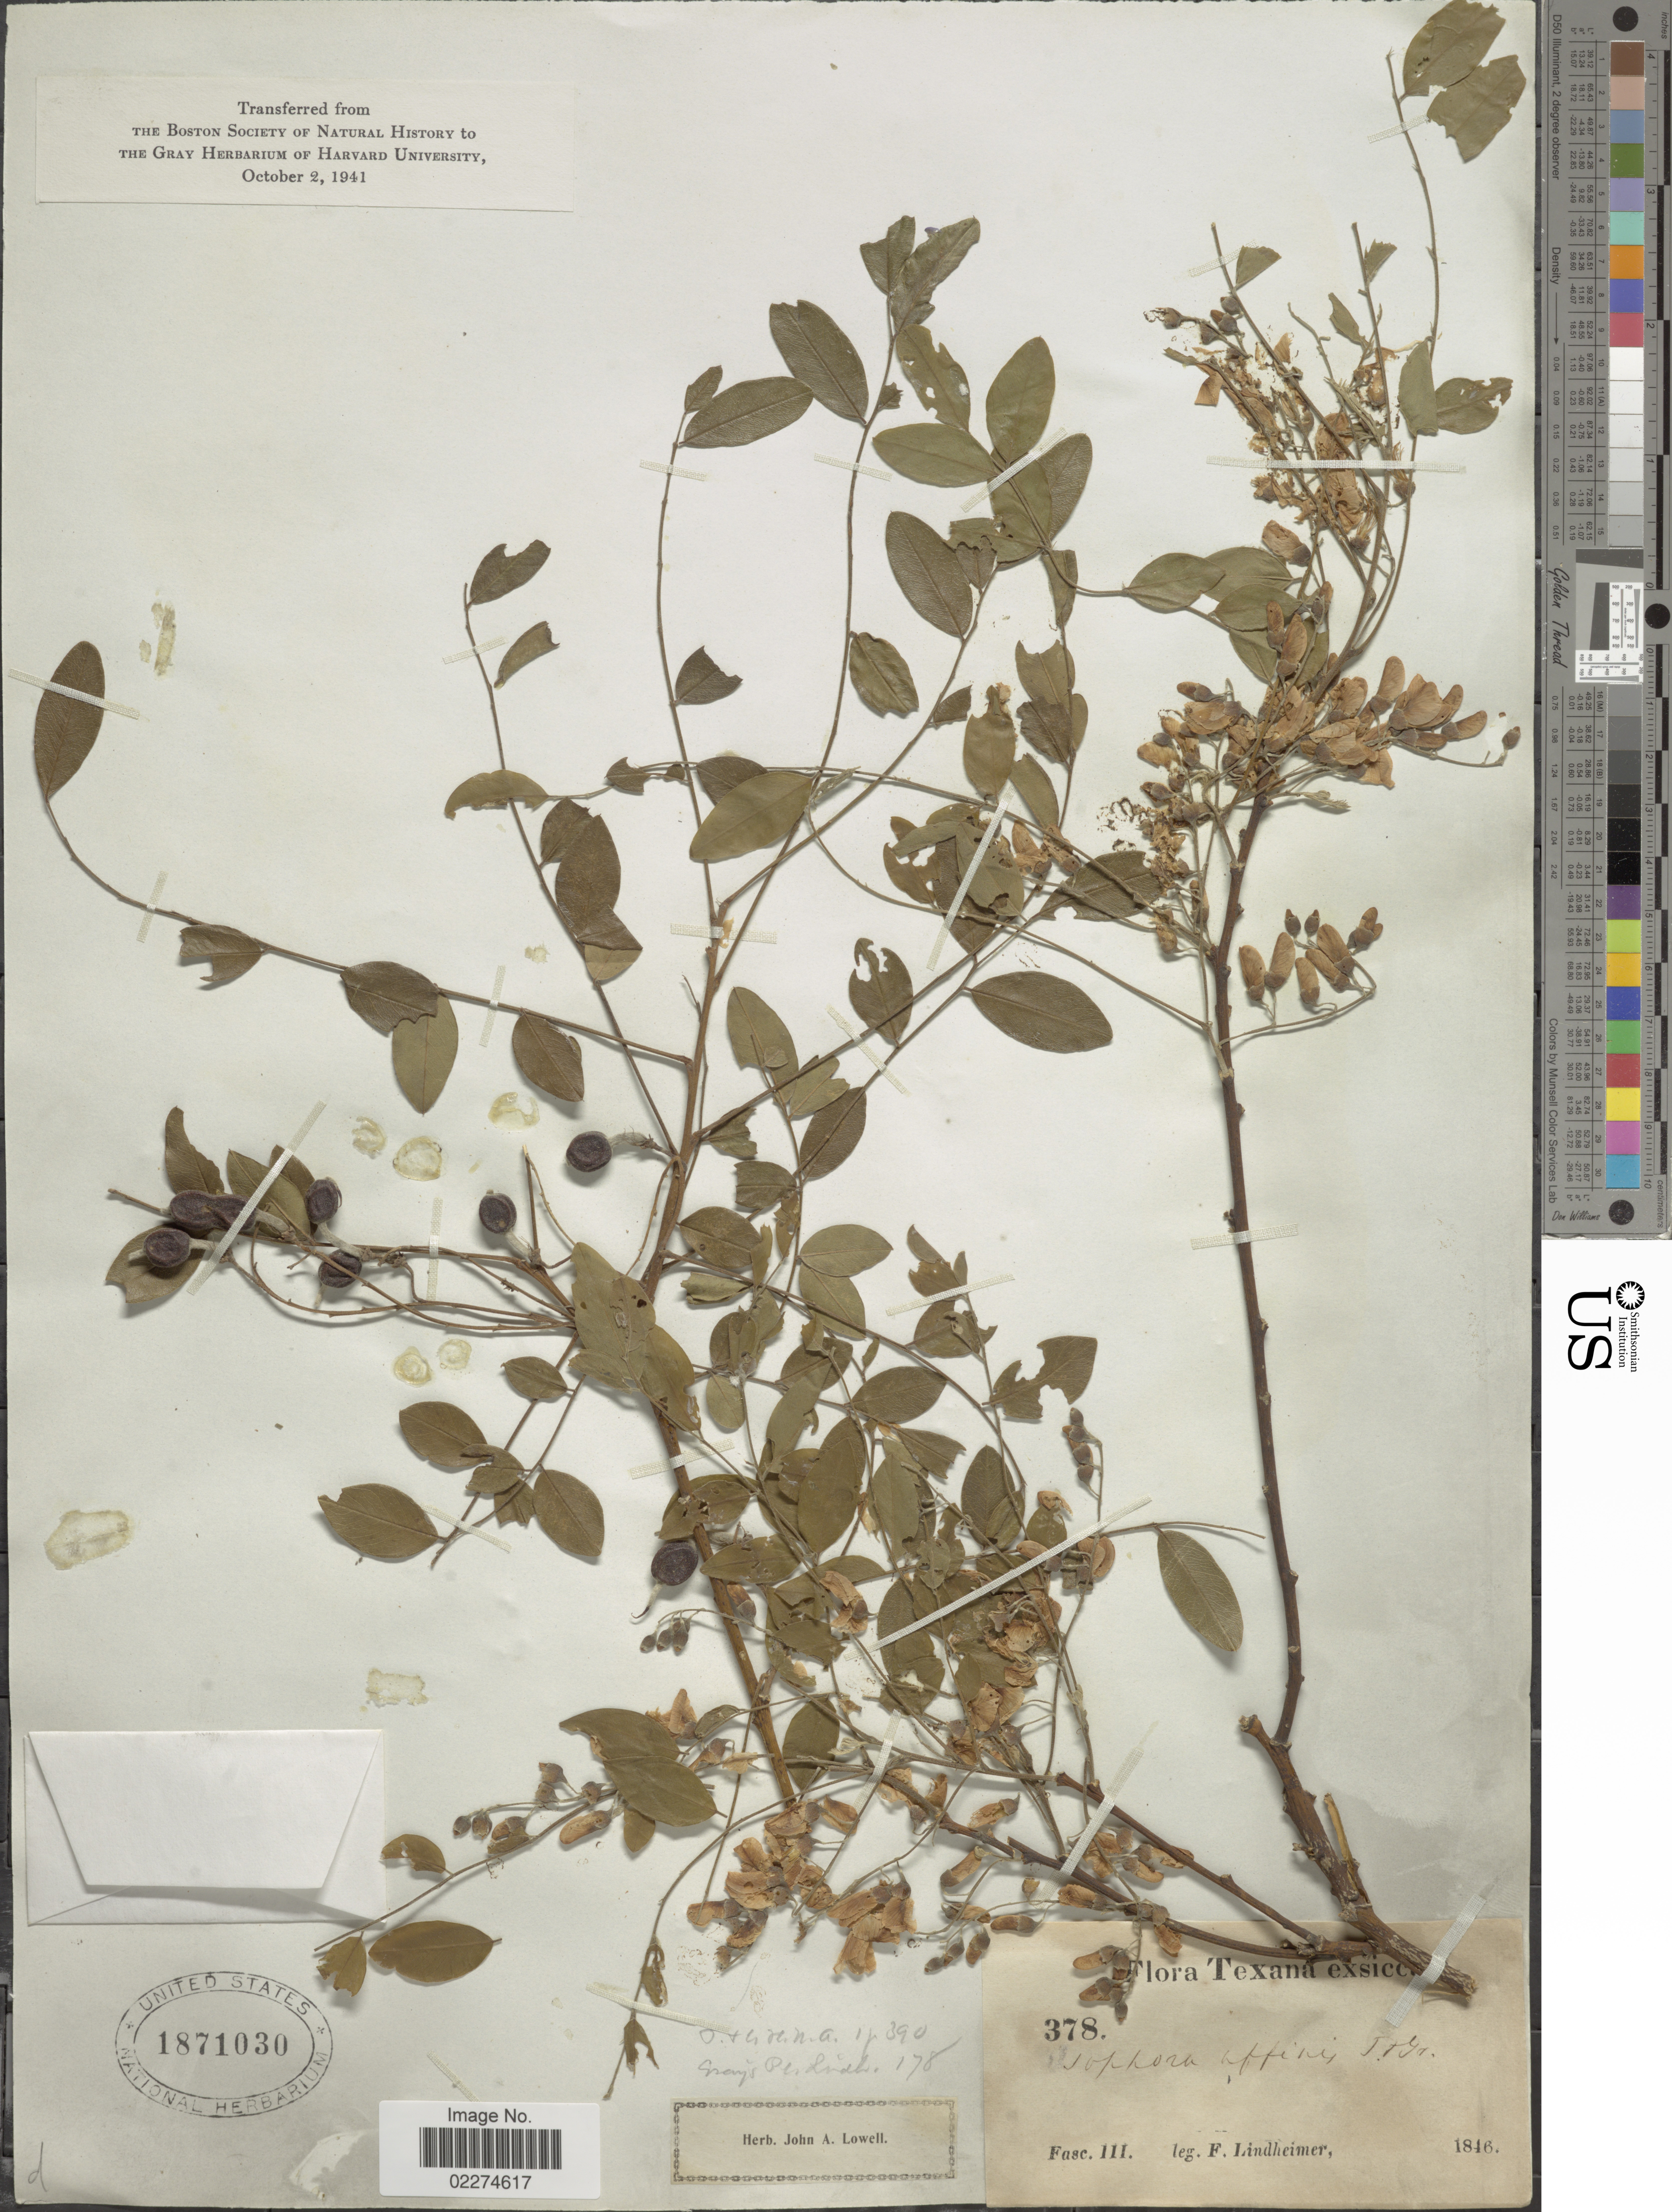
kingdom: Plantae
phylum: Tracheophyta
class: Magnoliopsida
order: Fabales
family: Fabaceae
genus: Sophora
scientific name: Sophora affinis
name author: Torr. & A. Gray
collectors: F. Lindheimer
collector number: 378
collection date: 1846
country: United States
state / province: Texas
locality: Fase III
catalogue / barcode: US 1871030